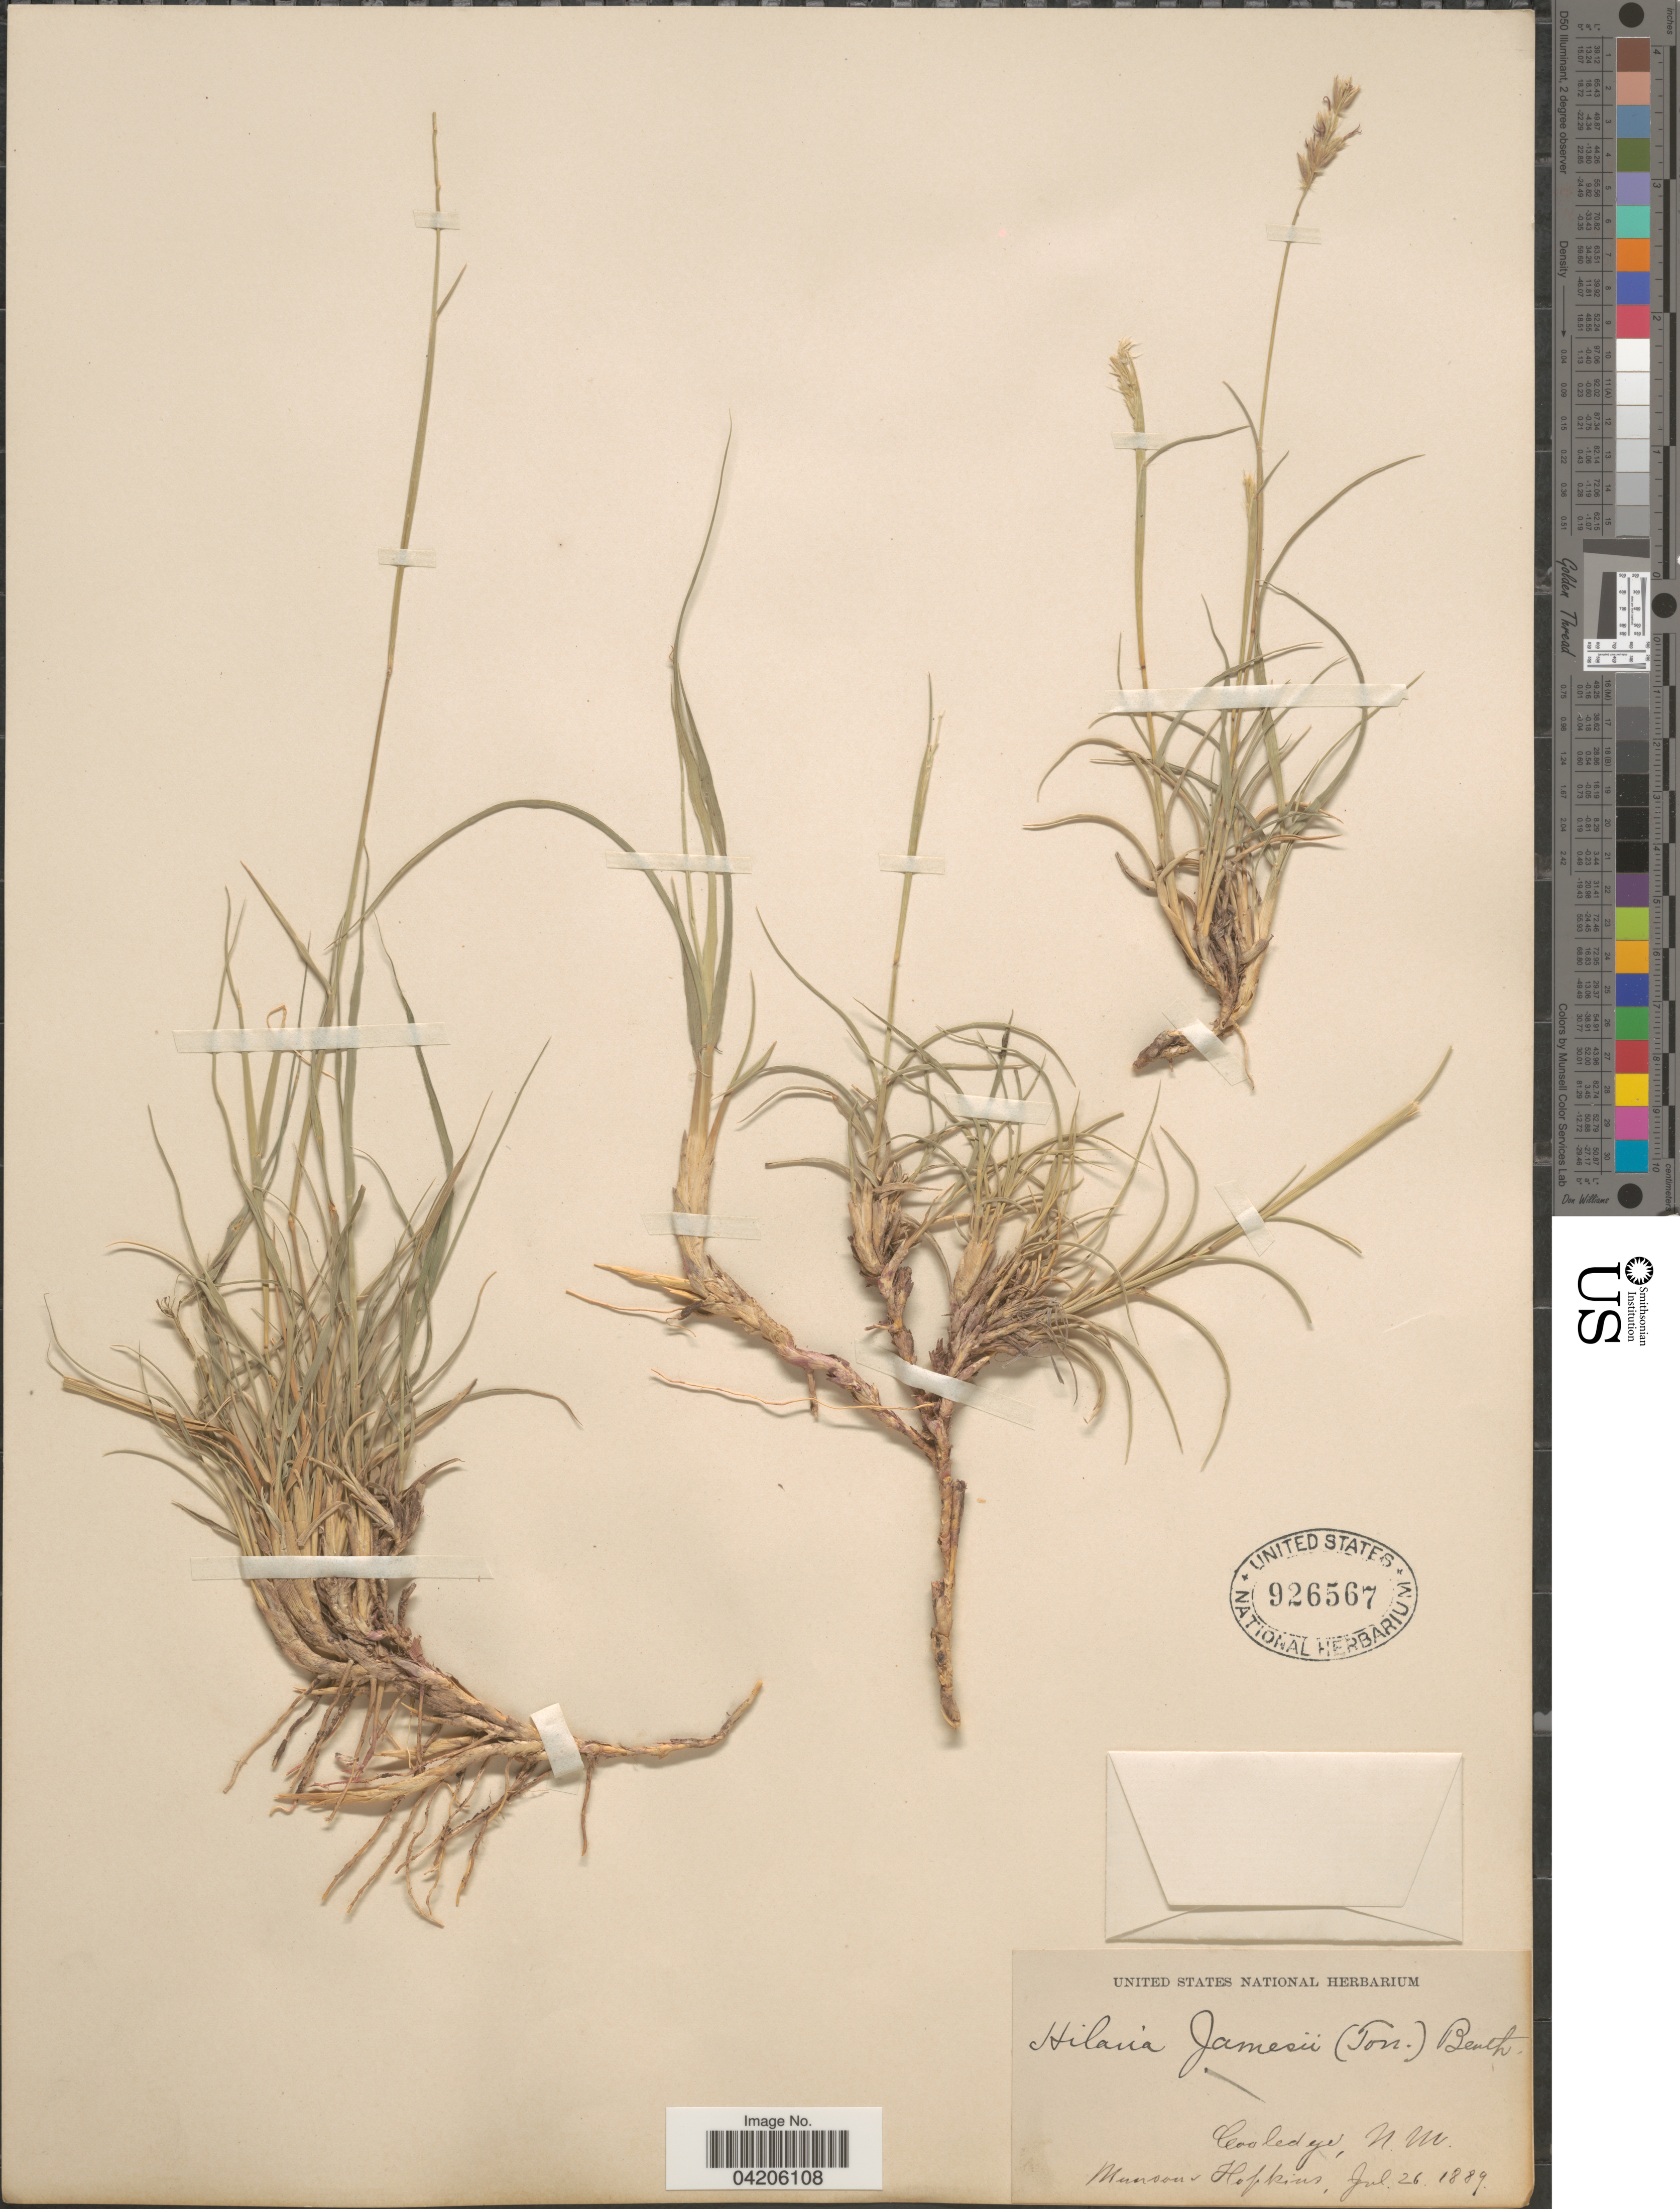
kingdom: Plantae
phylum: Tracheophyta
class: Liliopsida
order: Poales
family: Poaceae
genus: Hilaria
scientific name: Hilaria jamesii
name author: (Torr.) Benth.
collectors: -. Munson & -- Hopkins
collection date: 1889-07-26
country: United States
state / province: New Mexico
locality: Cooledge.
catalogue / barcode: US 926567